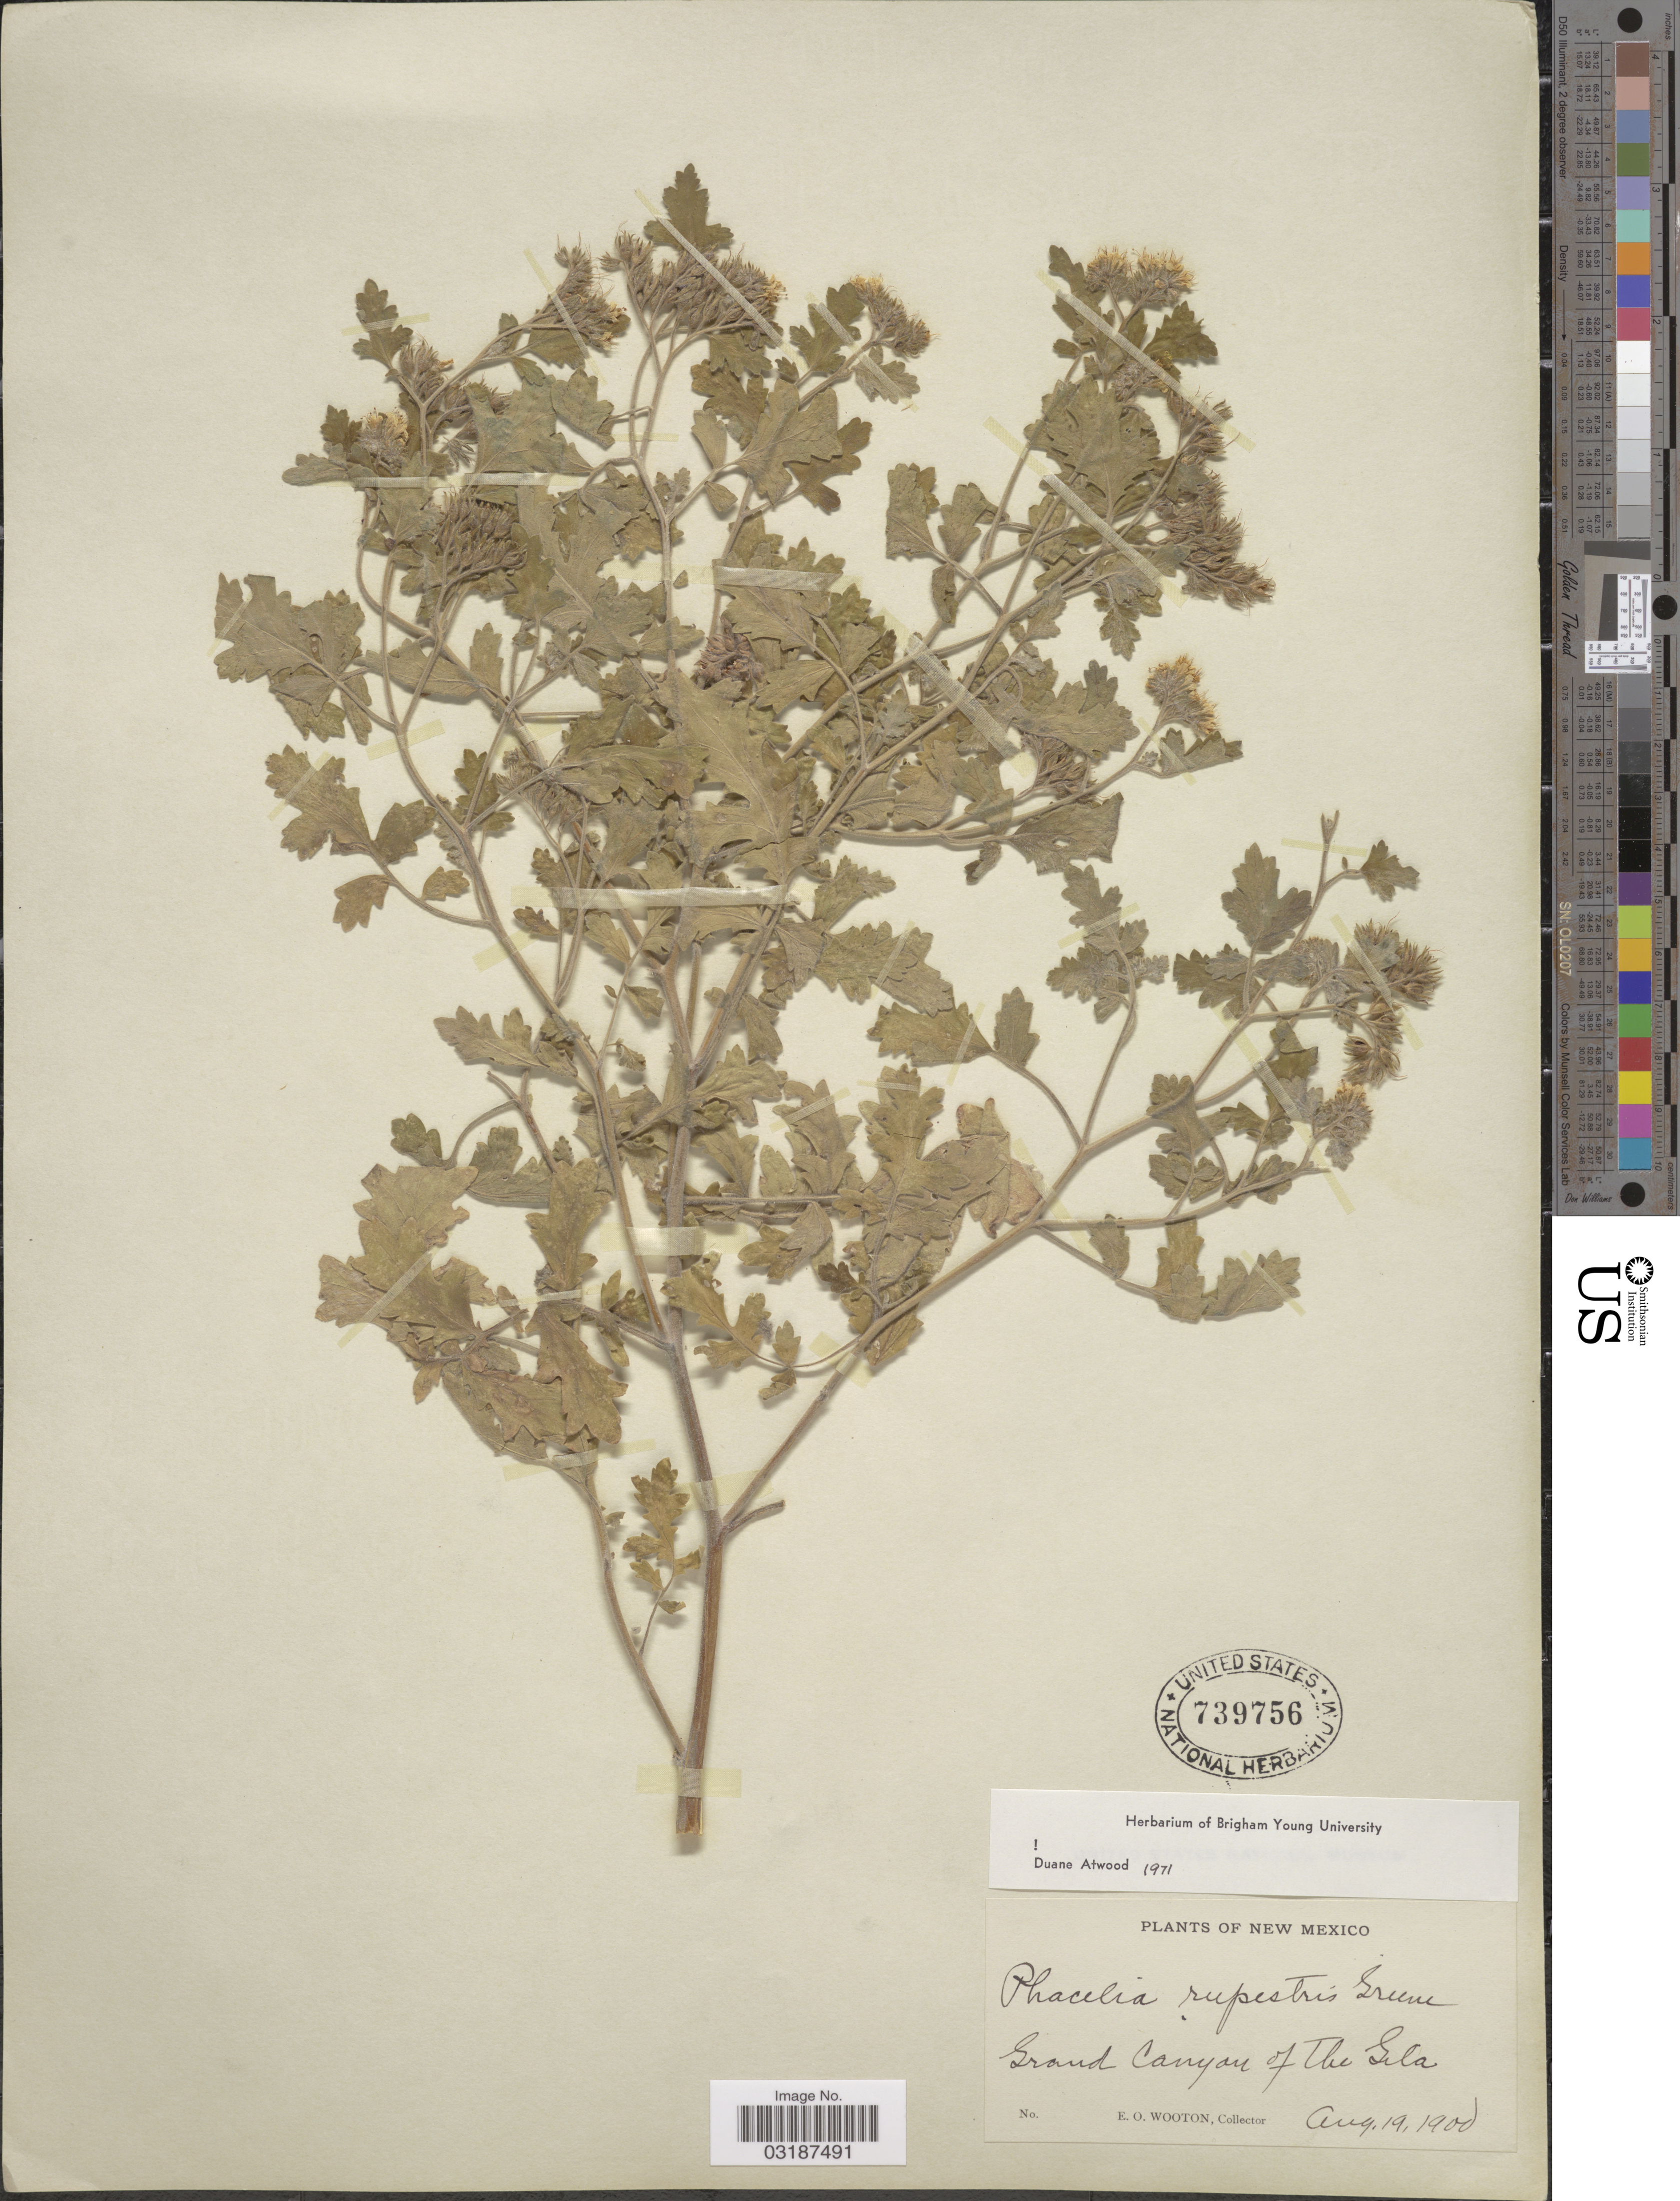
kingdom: Plantae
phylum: Tracheophyta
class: Magnoliopsida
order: Boraginales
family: Hydrophyllaceae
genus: Phacelia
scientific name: Phacelia rupestris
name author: Greene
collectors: E. O. Wooton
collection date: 1900-08-19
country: United States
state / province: New Mexico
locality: Grand Canyon of The Gila.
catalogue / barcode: US 739756